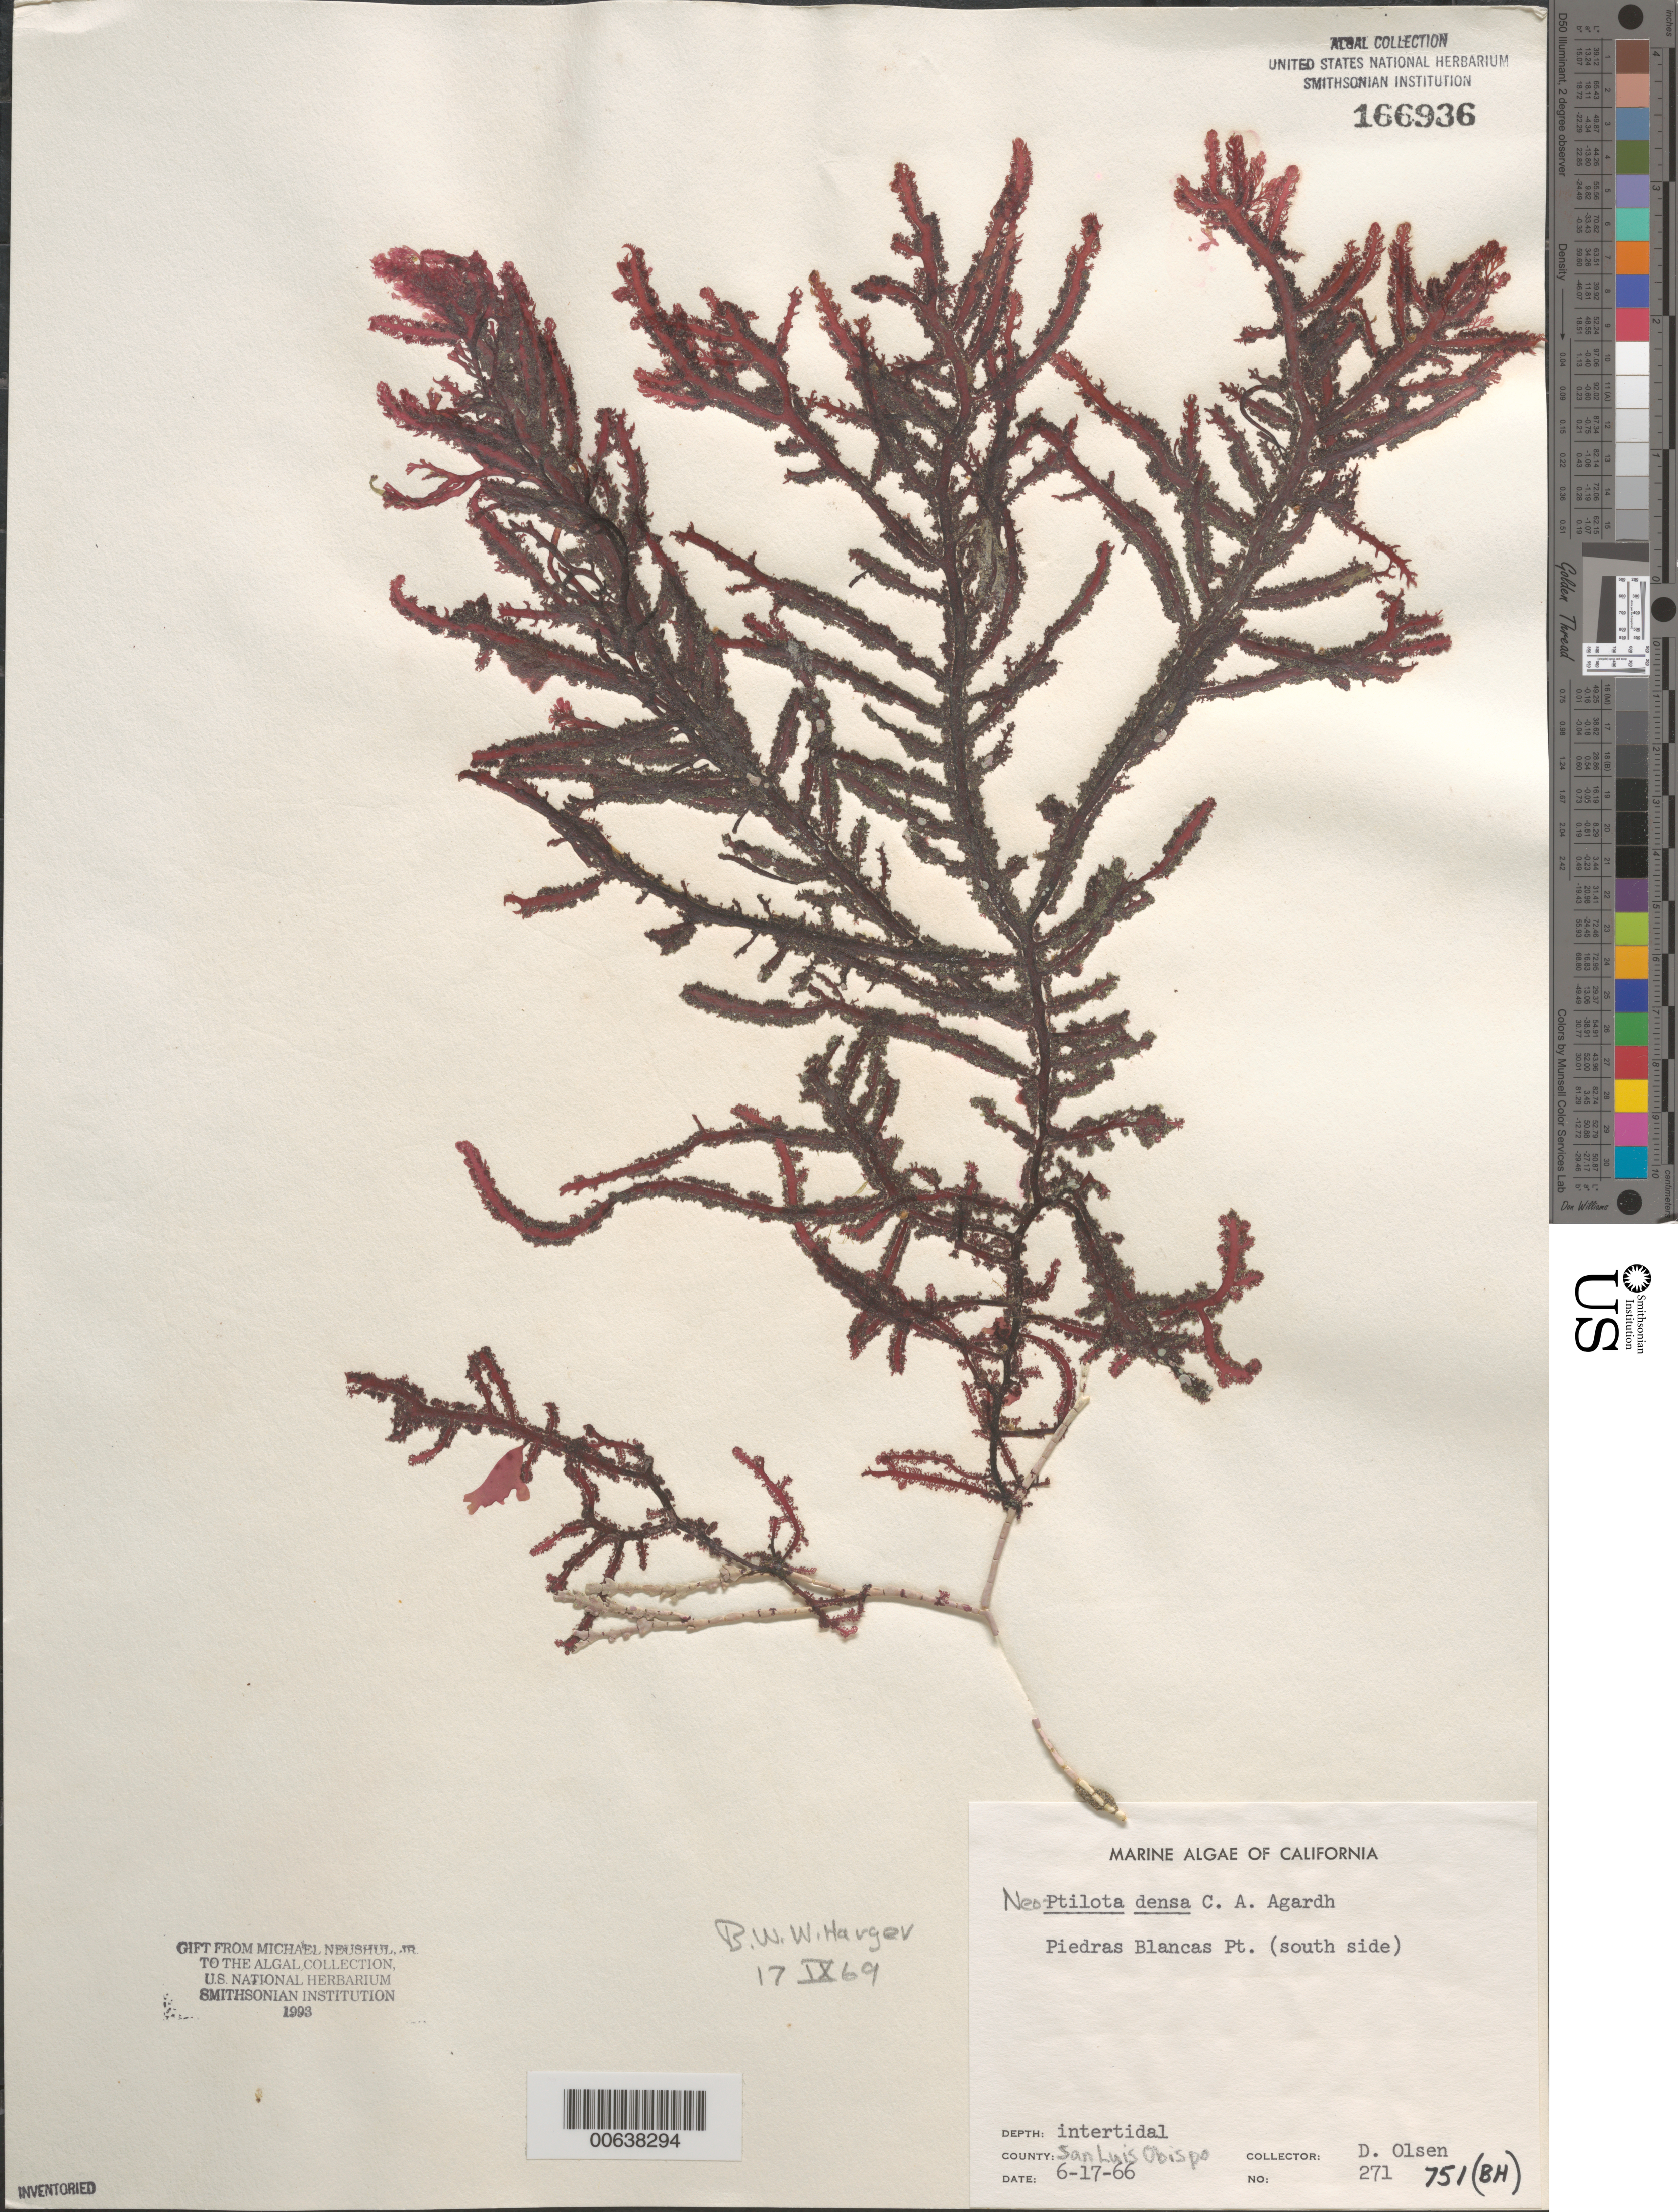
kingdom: Plantae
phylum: Rhodophyta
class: Florideophyceae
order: Ceramiales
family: Wrangeliaceae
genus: Ptilota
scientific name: Ptilota densa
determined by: Algae name updating Project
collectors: D. Olsen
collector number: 271 & BH 751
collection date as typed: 17 Jun 1966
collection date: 1966-06-17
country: United States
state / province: California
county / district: San Luis Obispo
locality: Piedras Blancas Point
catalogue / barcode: US 166936